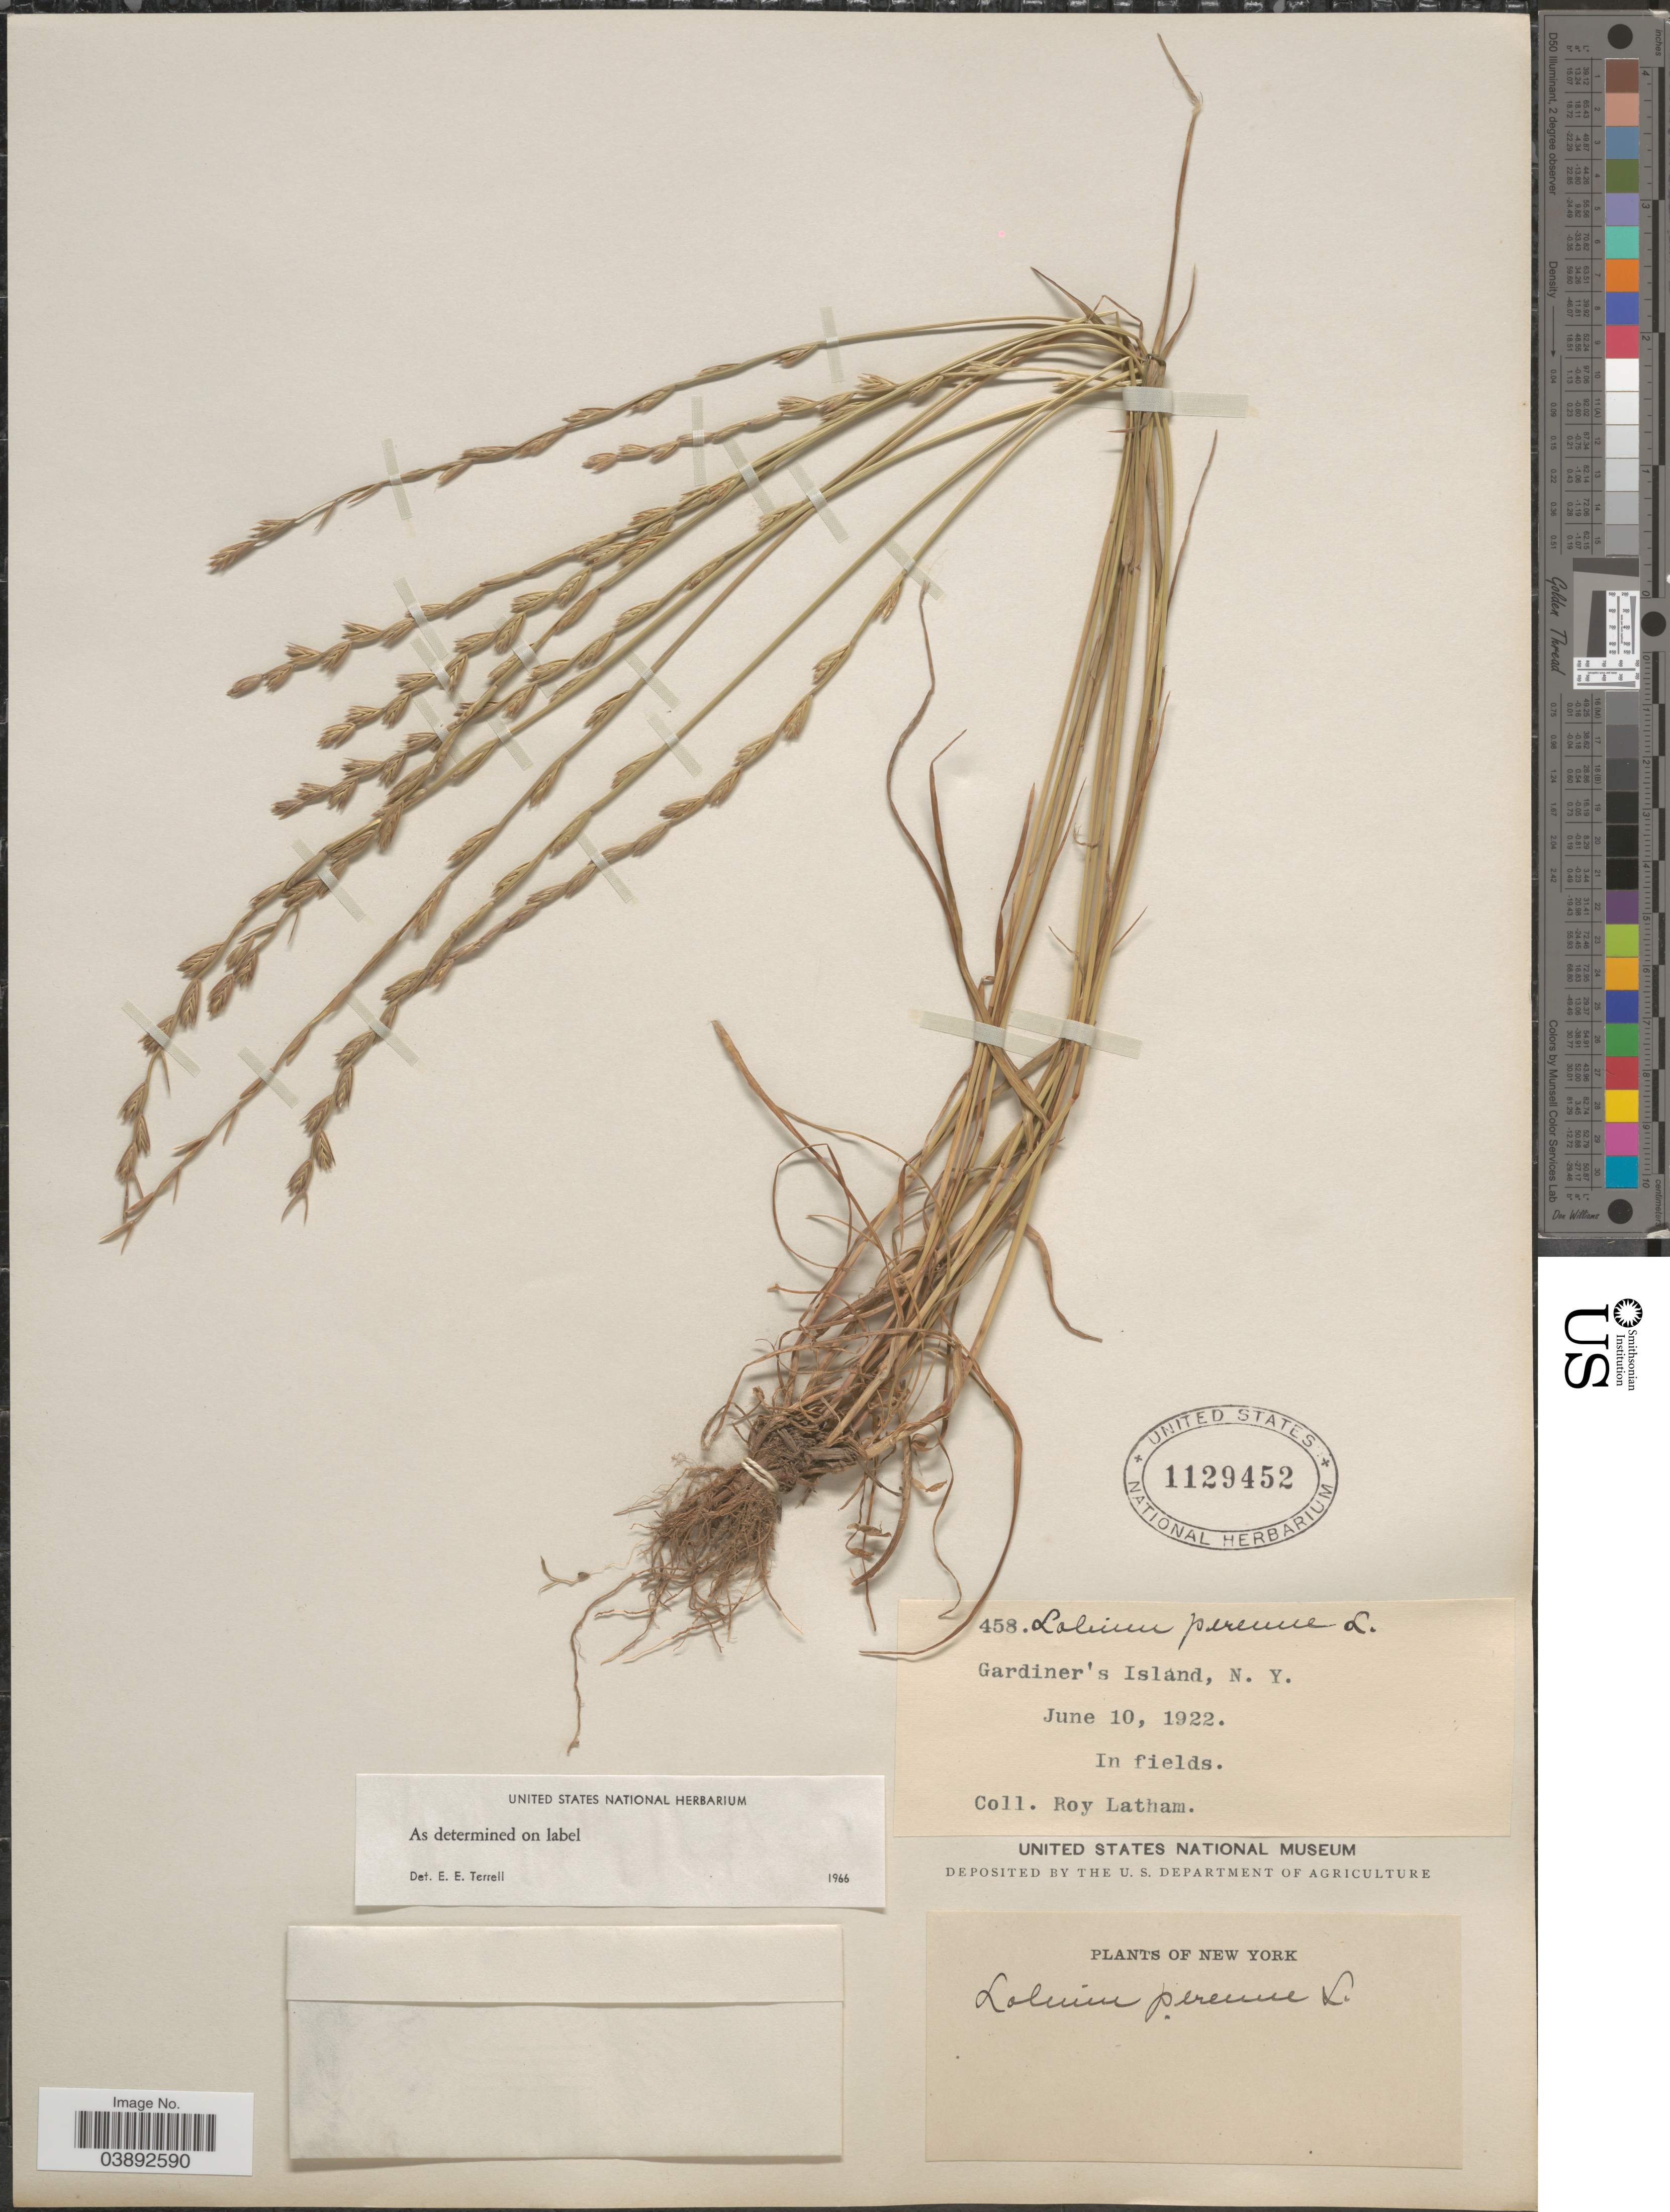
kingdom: Plantae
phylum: Tracheophyta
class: Liliopsida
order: Poales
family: Poaceae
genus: Lolium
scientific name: Lolium perenne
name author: L.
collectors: R. Latham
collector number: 458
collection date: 1922-06-10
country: United States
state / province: New York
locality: Gardiner's Island.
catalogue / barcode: US 1129452